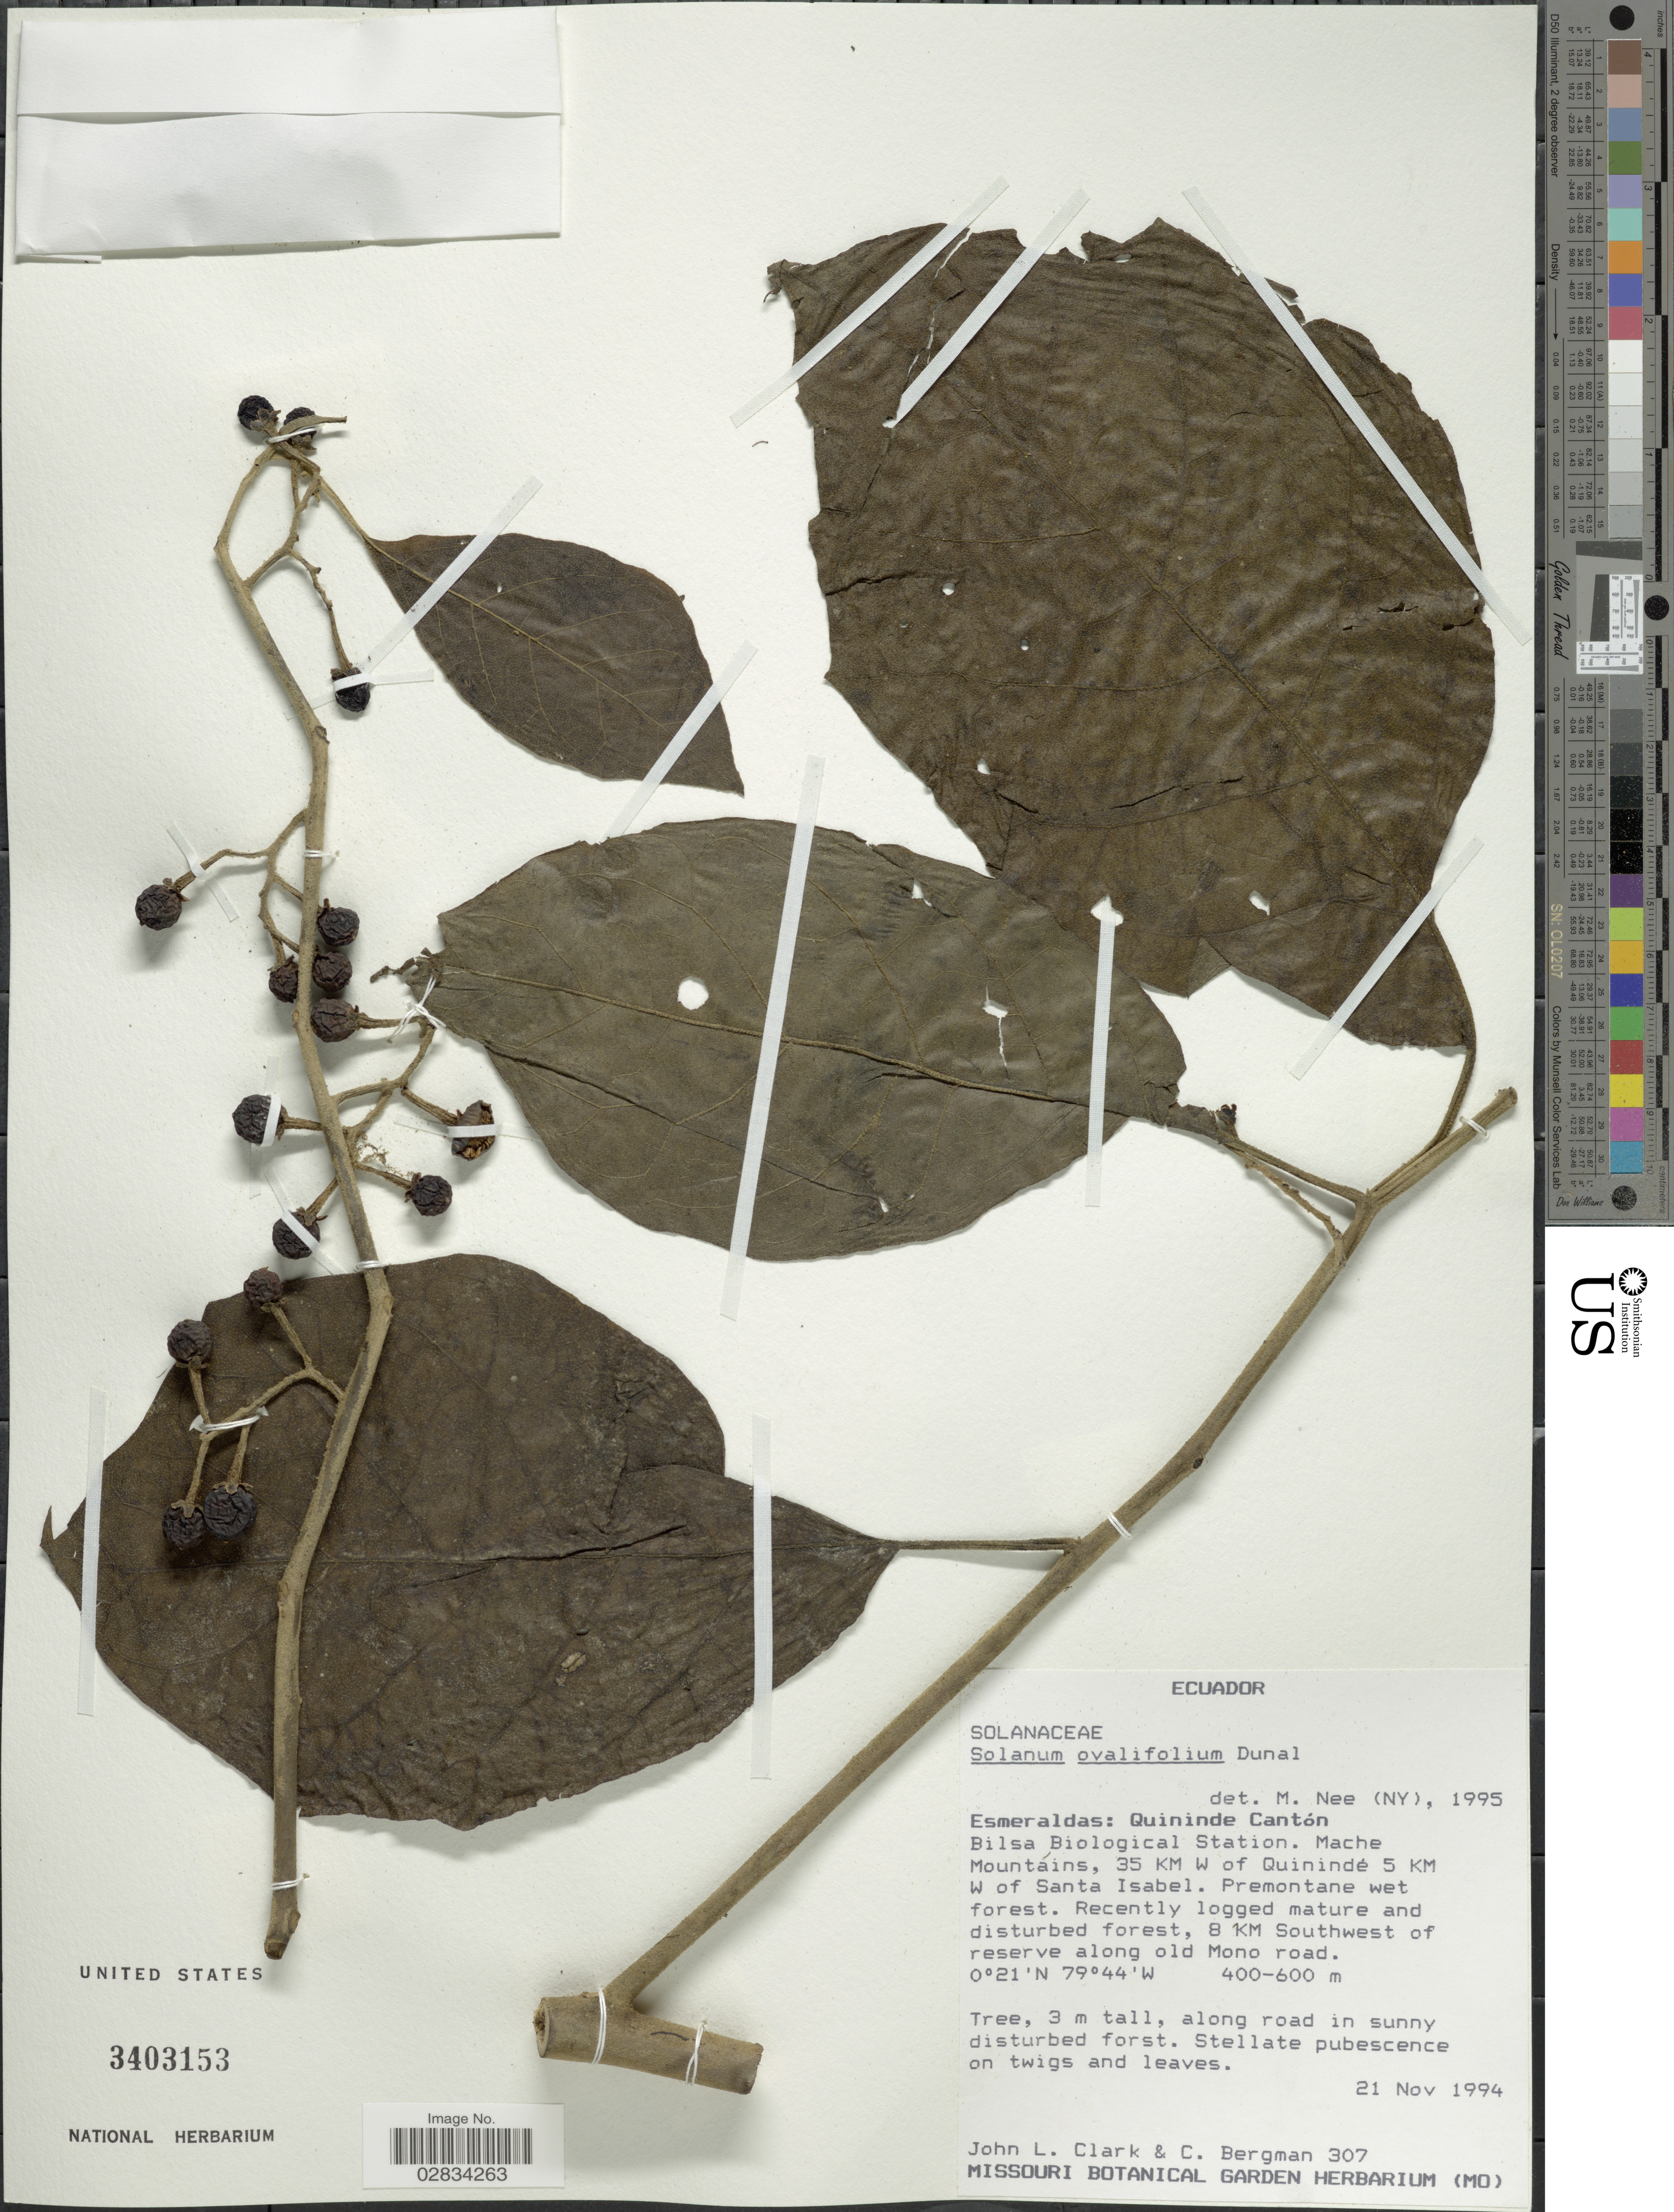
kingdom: Plantae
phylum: Tracheophyta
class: Magnoliopsida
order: Solanales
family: Solanaceae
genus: Solanum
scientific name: Solanum ovalifolium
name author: Dunal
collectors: J. L. Clark & C. Bergman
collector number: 307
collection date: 1994-11-21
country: Ecuador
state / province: Esmeraldas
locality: Esmeraldas: Quininde Cantón. Bilsa Biological Station. Mache Mountains, 35 KM W of Quinindé 5 KM W of Santa Isabel. Recently logged mature and disturbed forest, 8 KM Southwest of reserve along old Mono road.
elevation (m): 400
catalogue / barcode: US 3403153